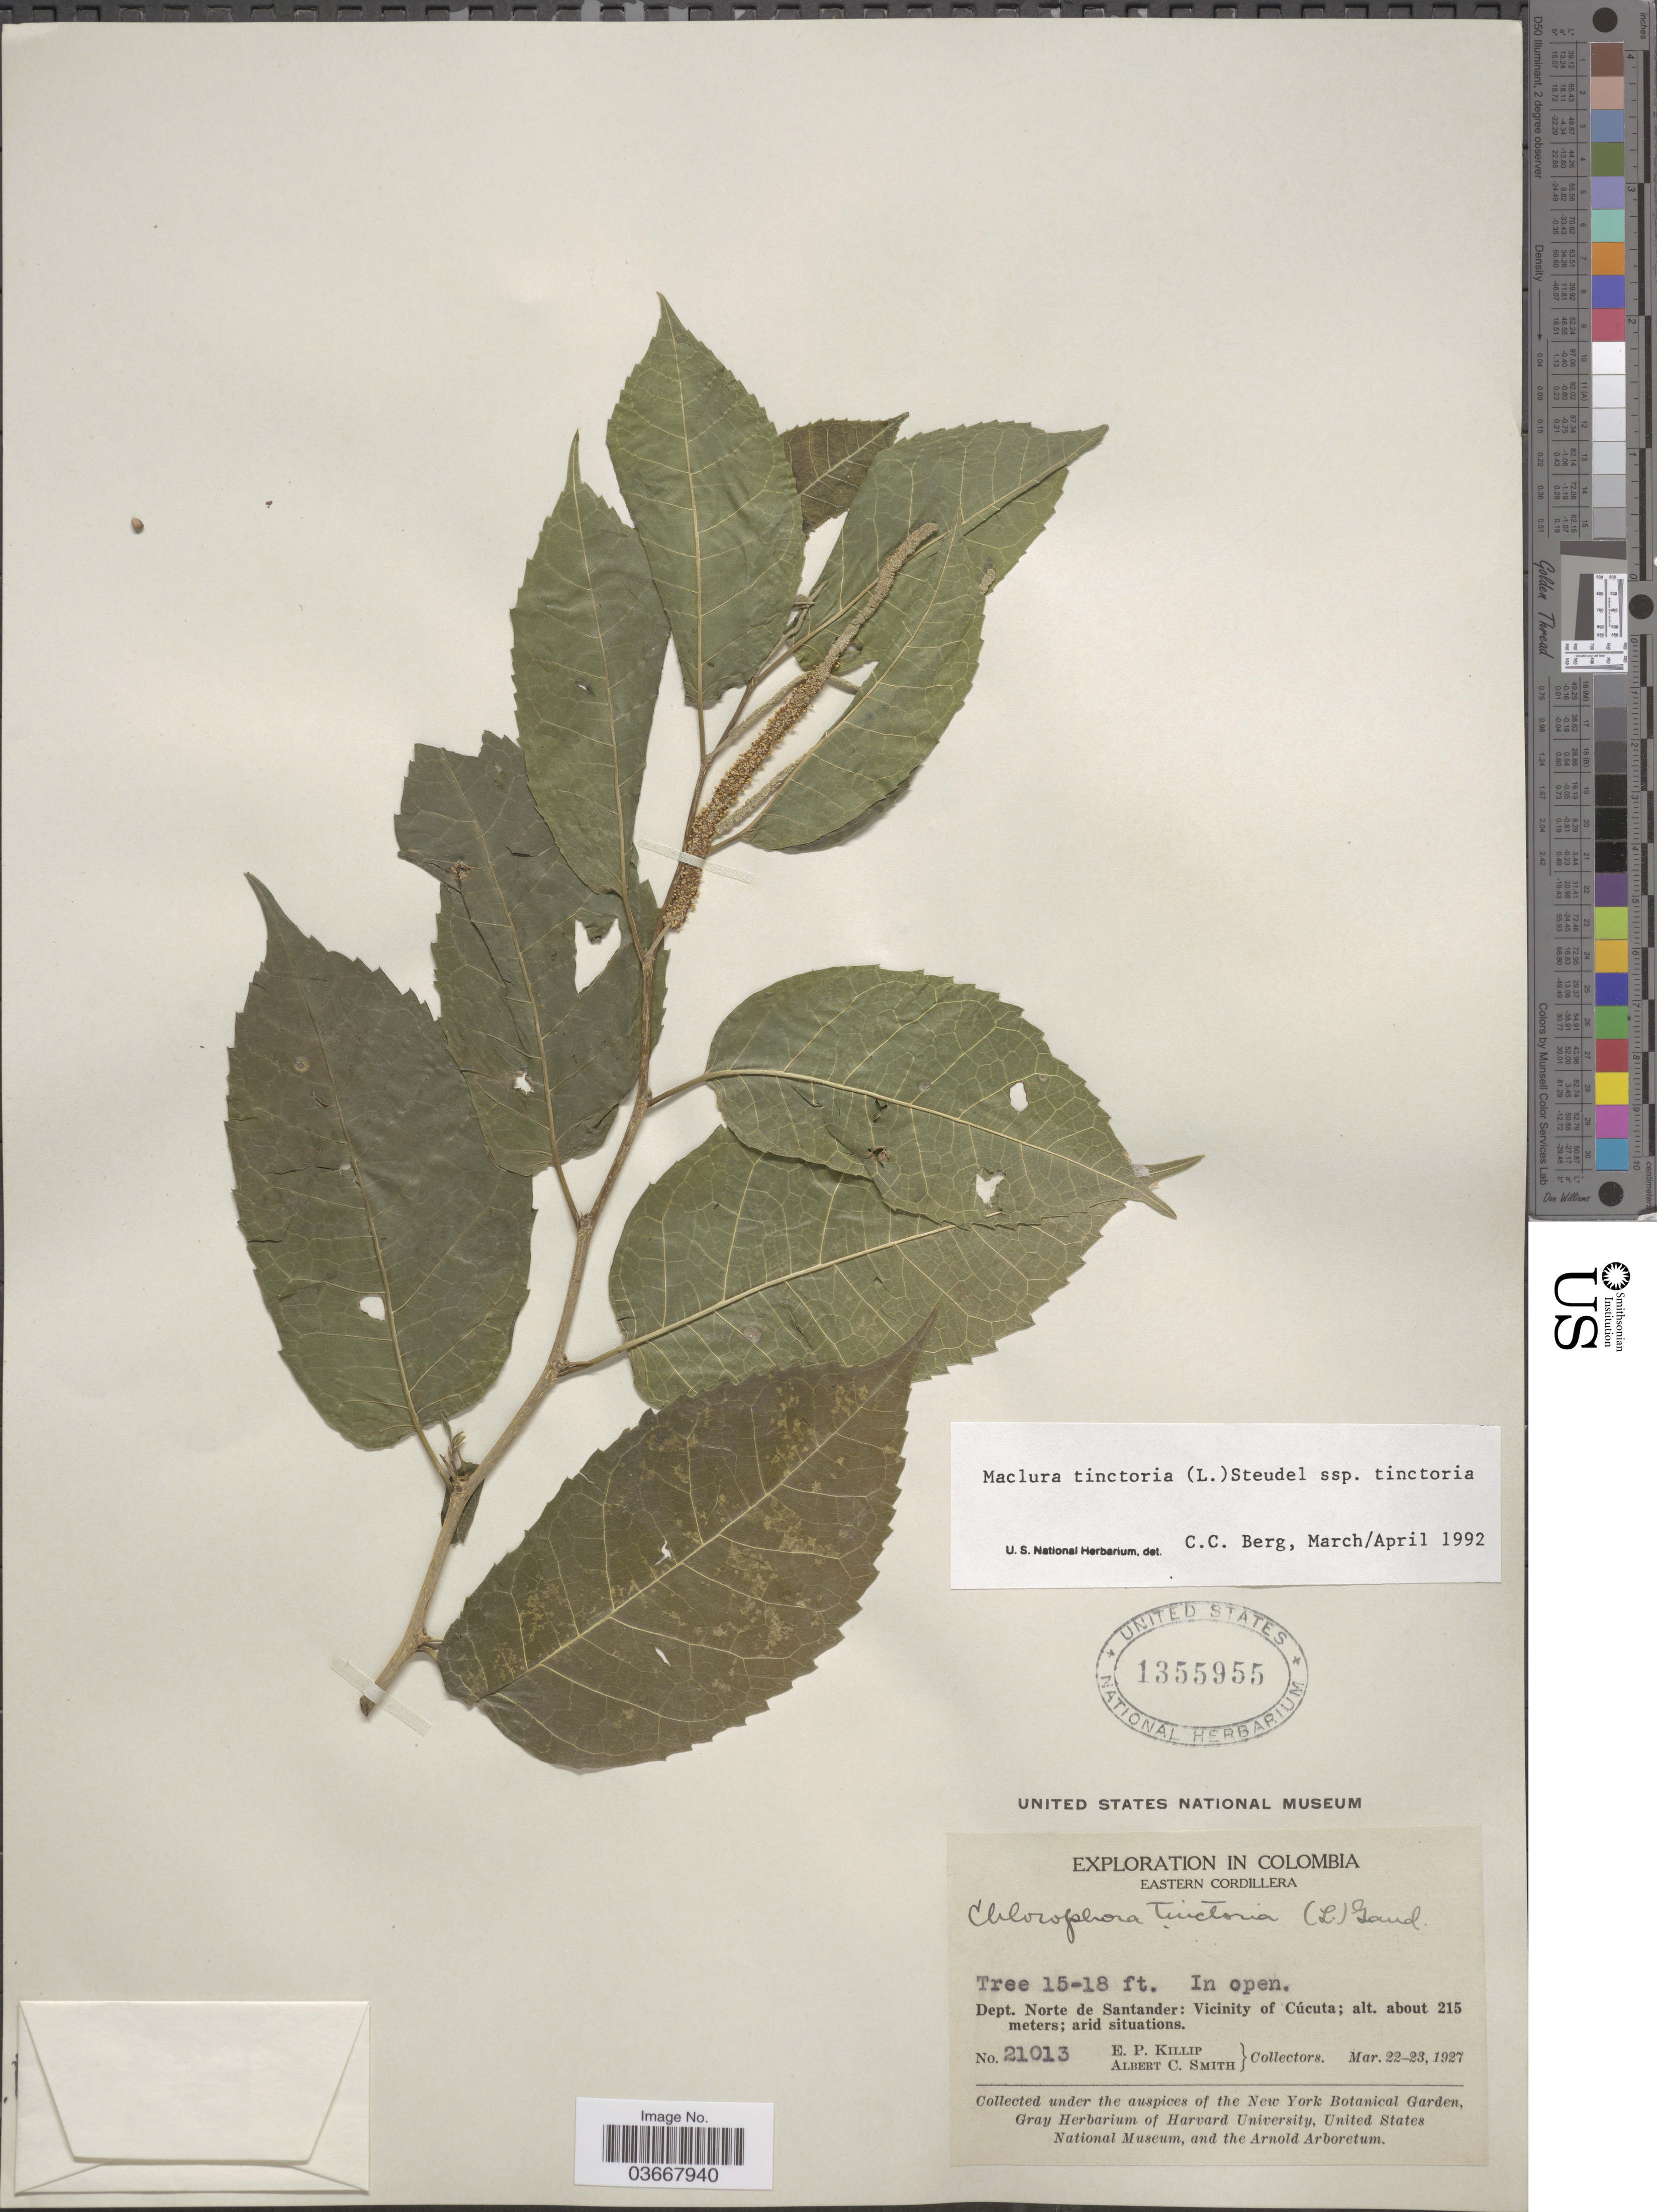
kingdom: Plantae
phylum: Tracheophyta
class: Magnoliopsida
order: Rosales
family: Moraceae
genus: Maclura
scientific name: Maclura tinctoria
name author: (L.) D. Don ex Steud.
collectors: E. P. Killip & A. C. Smith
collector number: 21013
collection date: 1927-03-22/1927-03-23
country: Colombia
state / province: Norte de Santander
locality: Eastern Cordillera. Dept. Norte de Santander: Vicinity of Cúcuta.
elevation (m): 215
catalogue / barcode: US 1355955